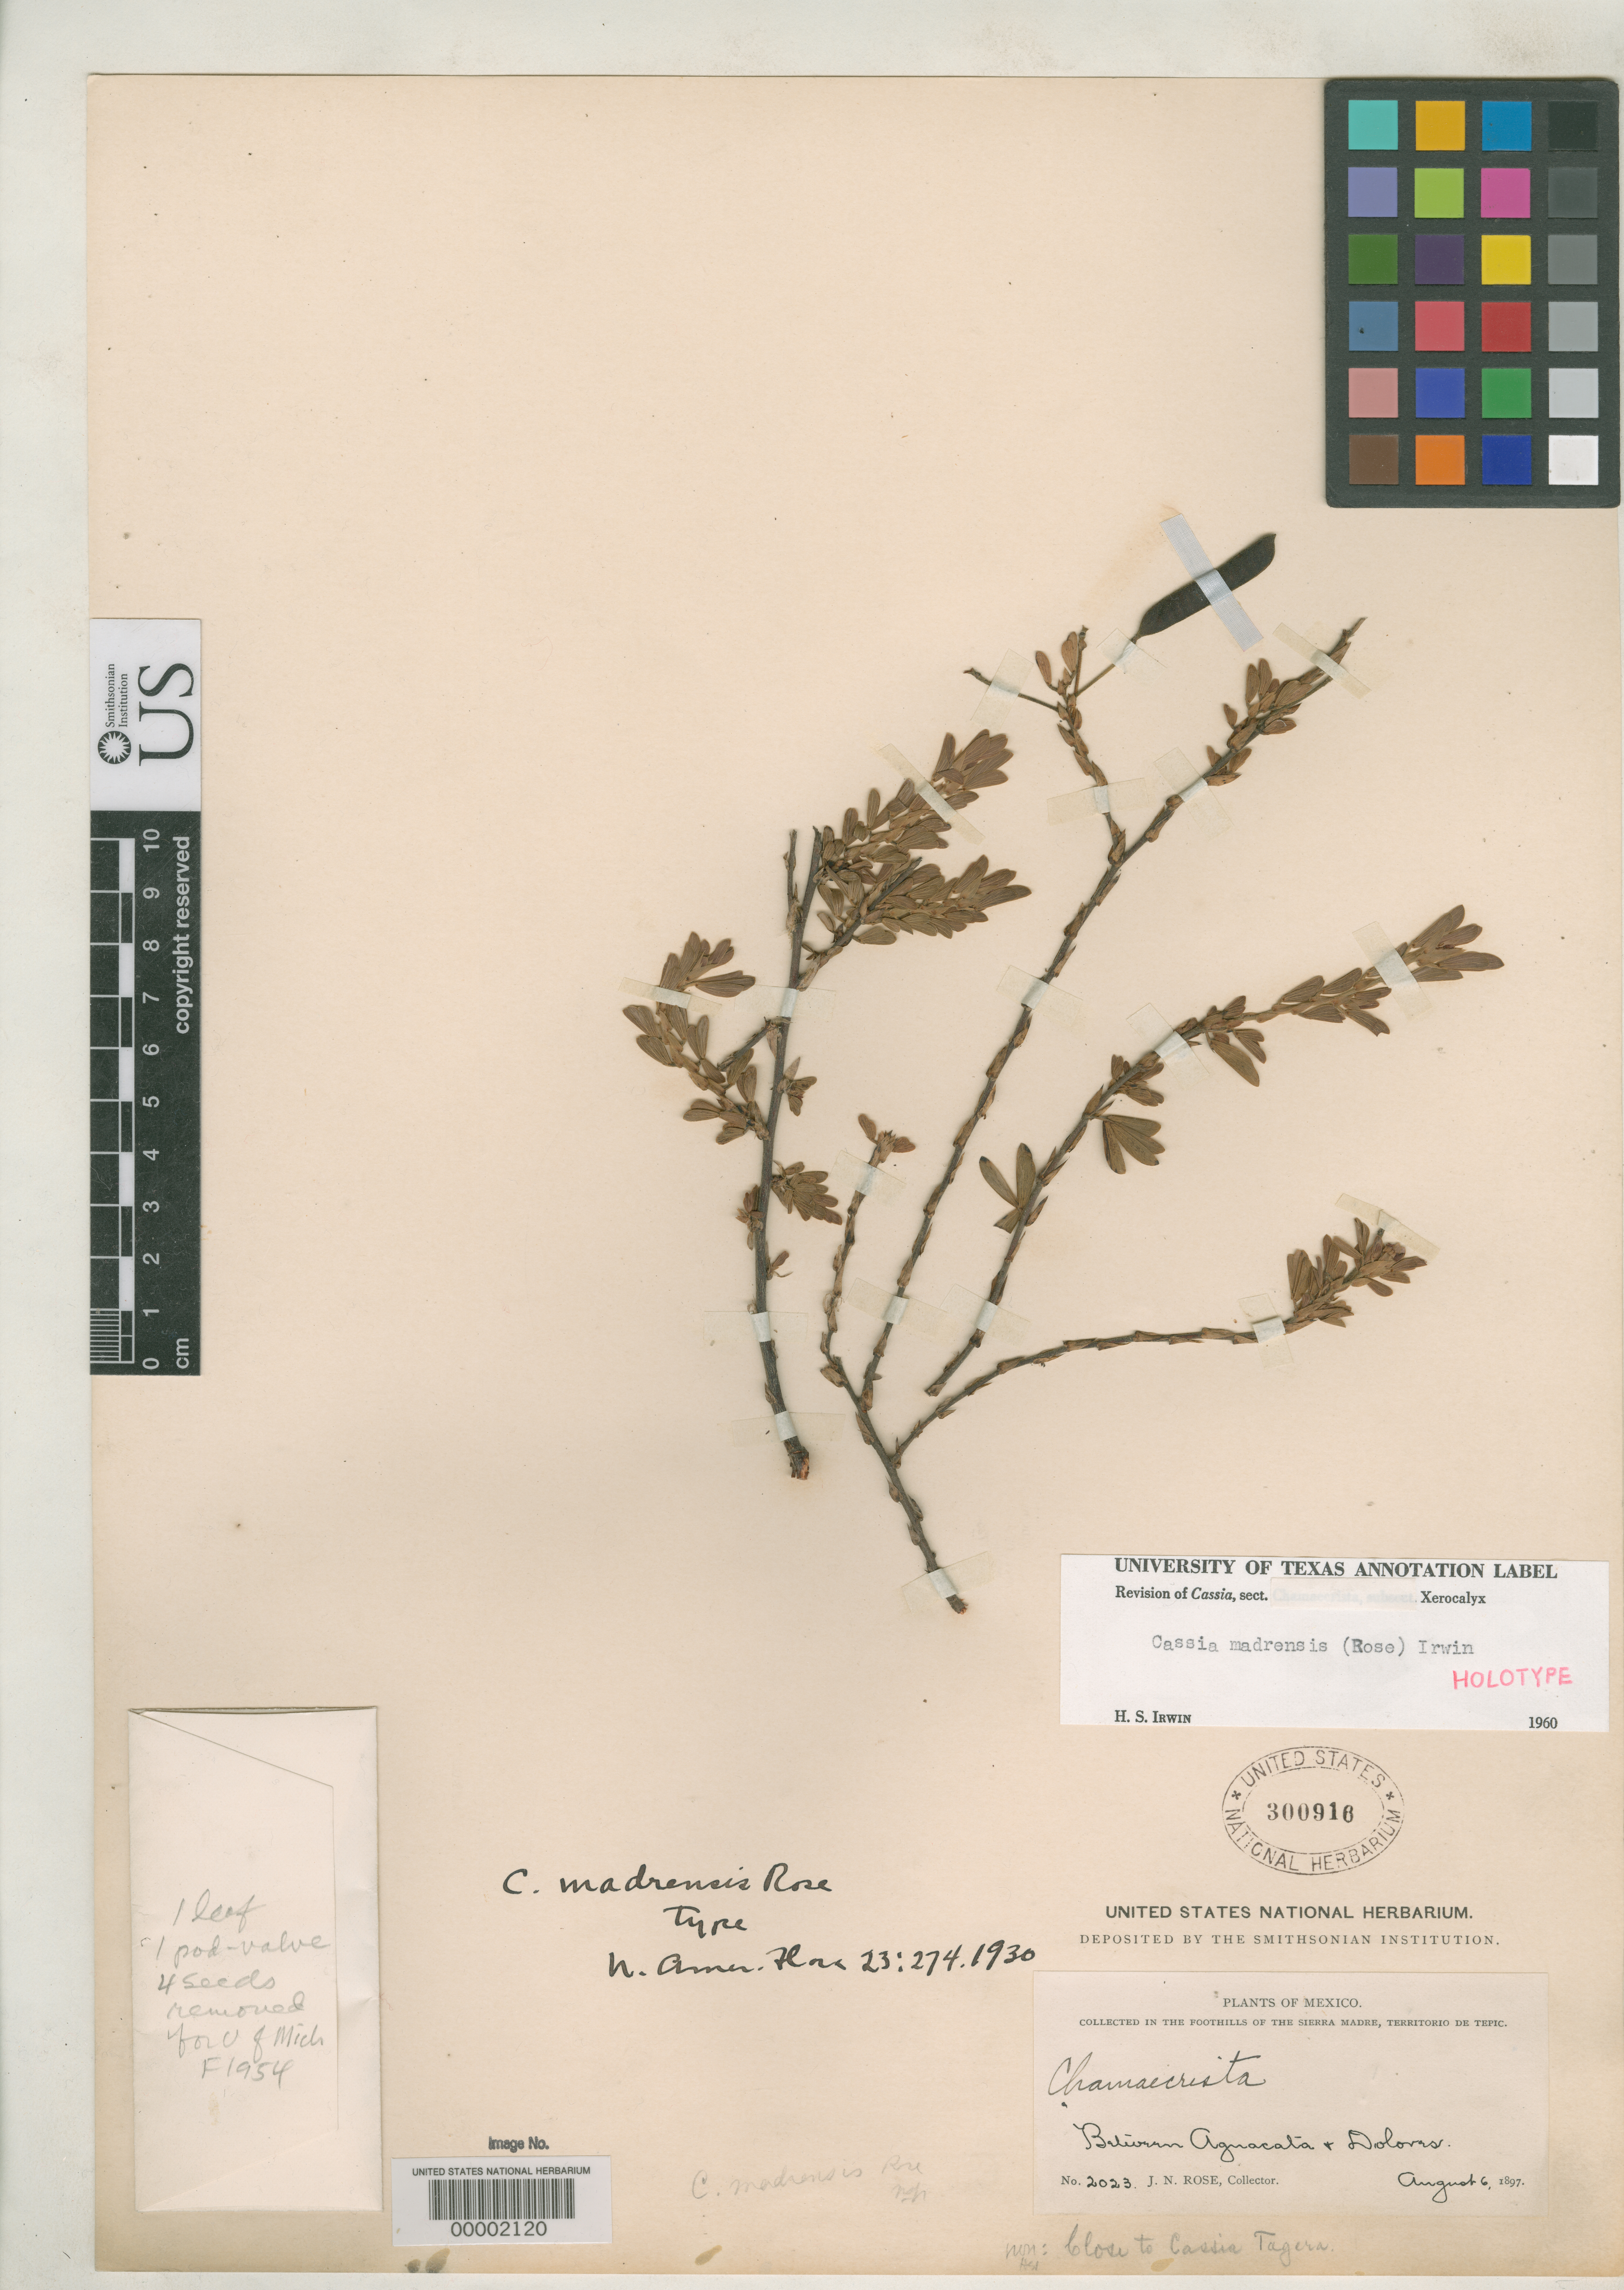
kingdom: Plantae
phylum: Tracheophyta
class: Magnoliopsida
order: Fabales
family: Fabaceae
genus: Chamaecrista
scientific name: Chamaecrista madrensis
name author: Rose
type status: Holotype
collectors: J. N. Rose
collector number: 2023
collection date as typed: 06 Aug 1897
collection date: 1897-08-06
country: Mexico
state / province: Nayarit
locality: Between Aguacata & Doloris.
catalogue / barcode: US 300916